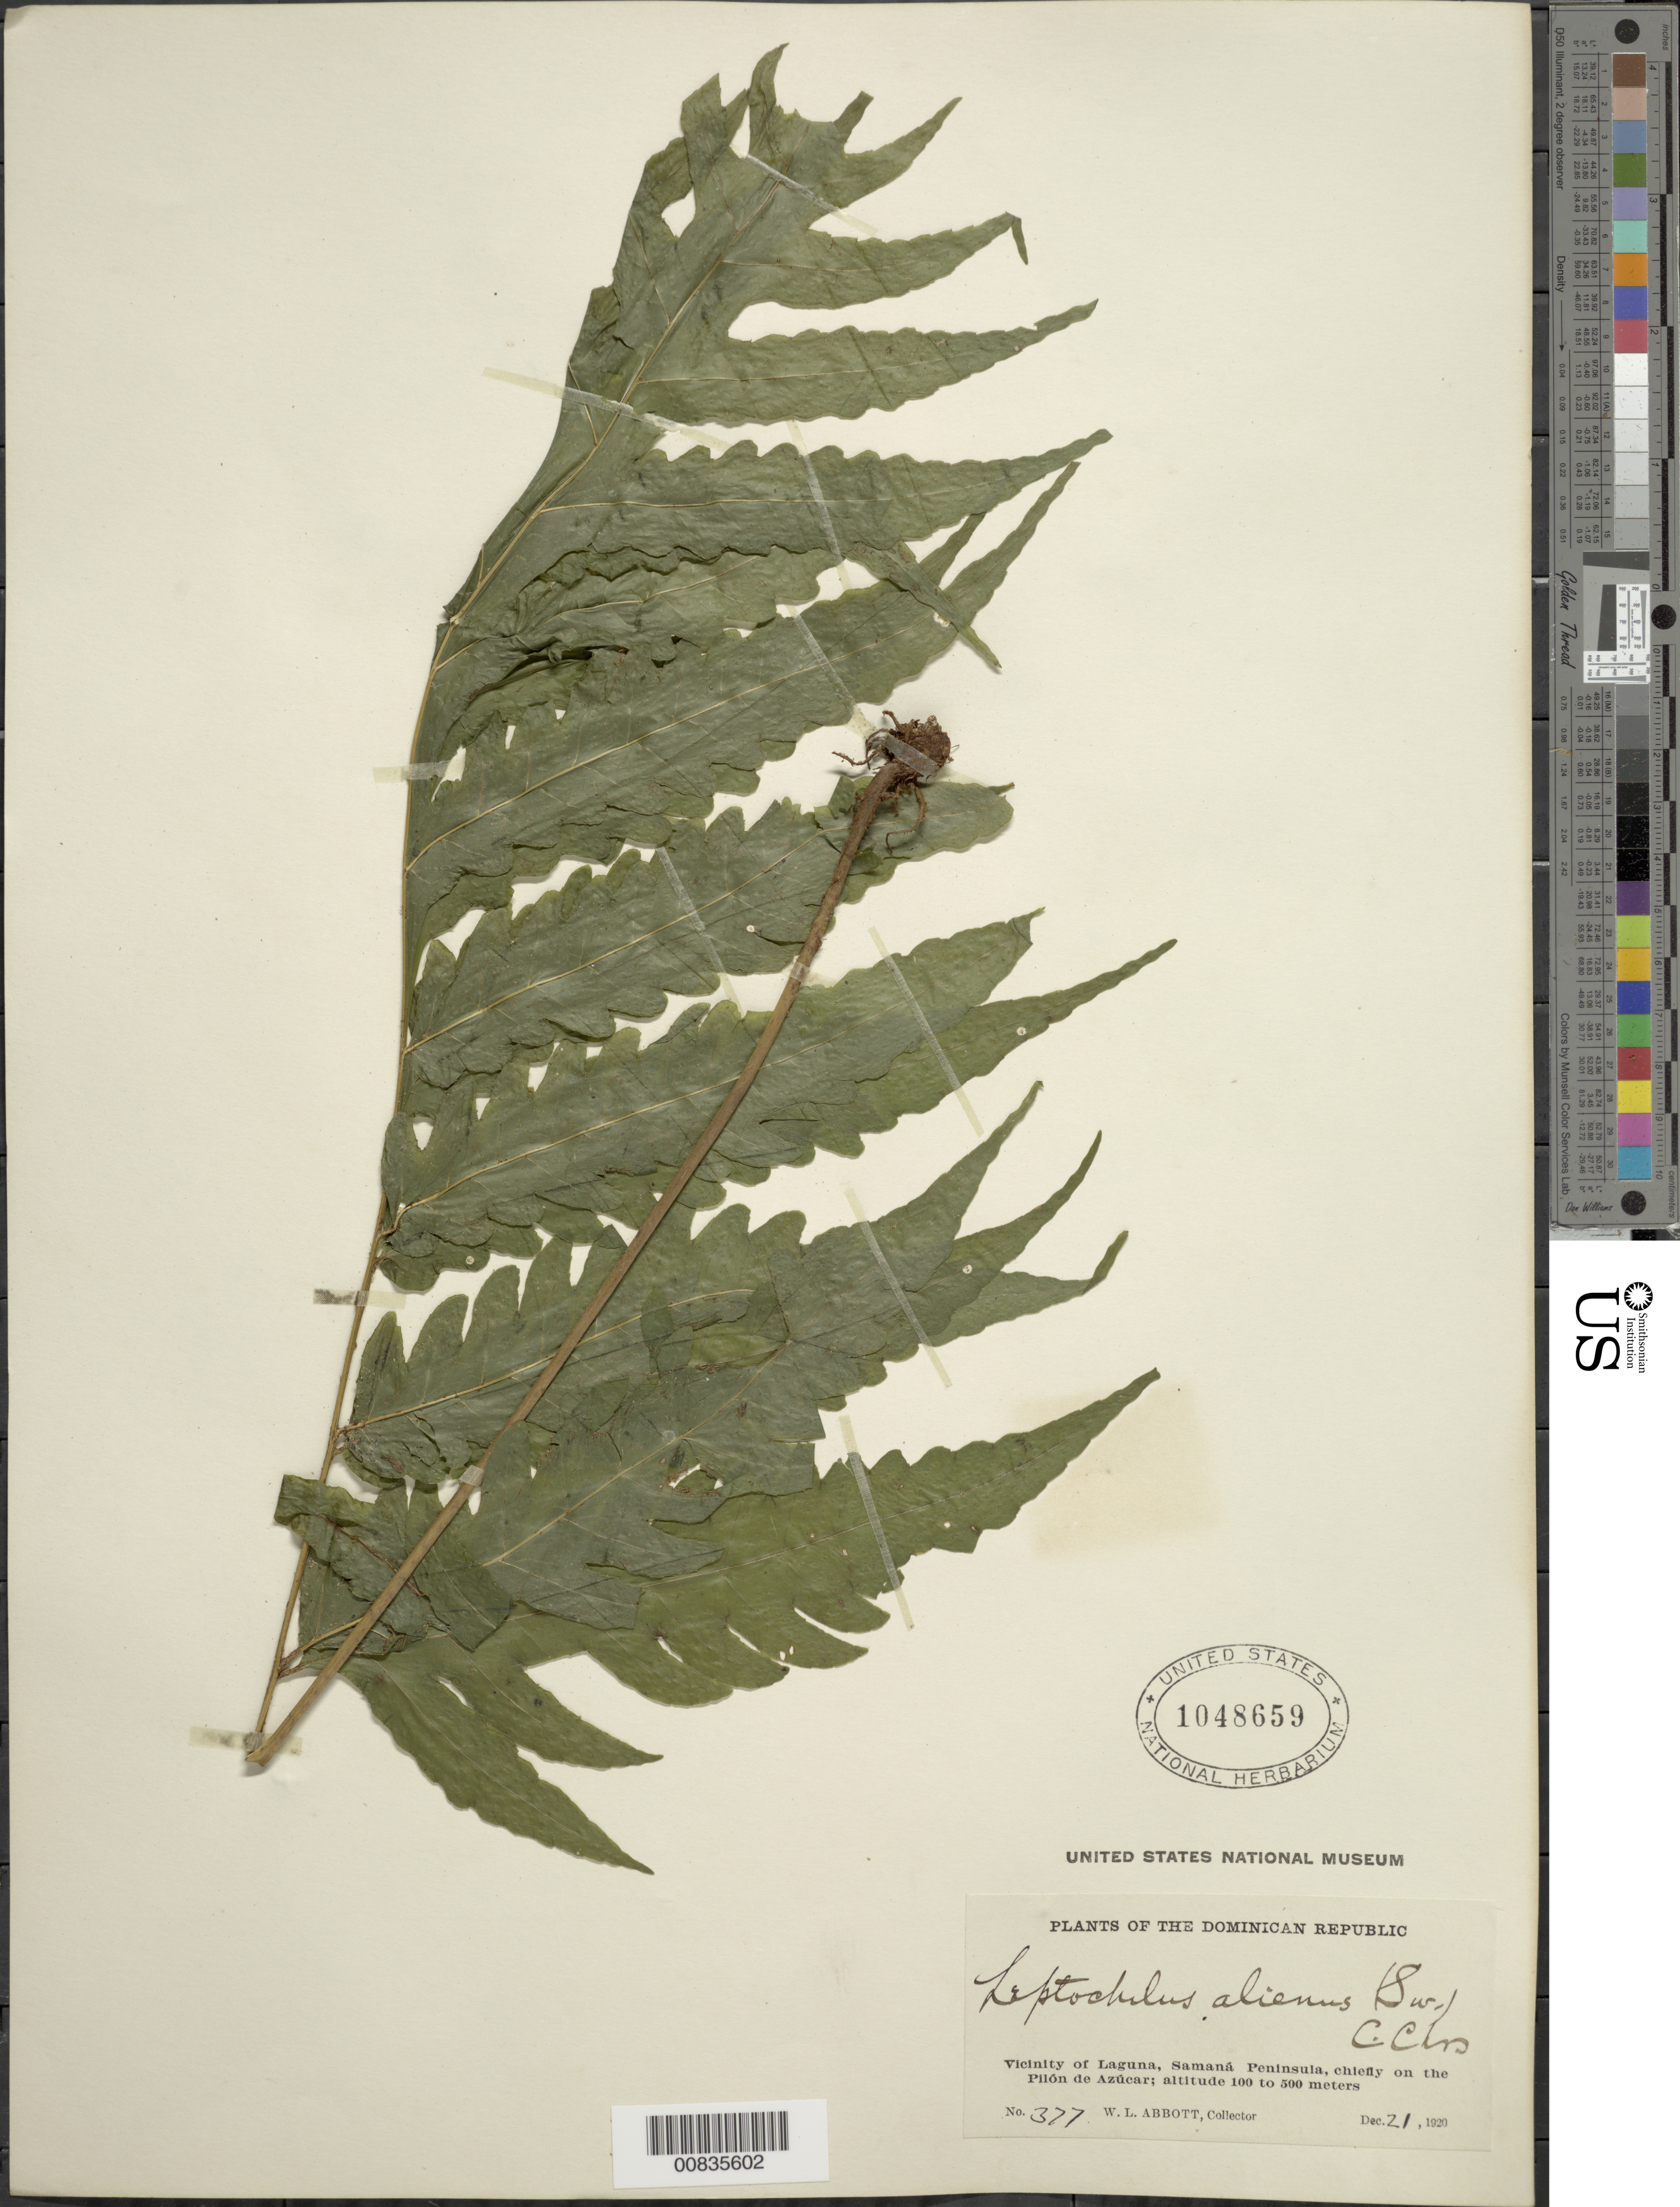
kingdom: Plantae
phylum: Tracheophyta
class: Polypodiopsida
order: Polypodiales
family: Dryopteridaceae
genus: Bolbitis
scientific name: Bolbitis portoricensis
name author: (Spreng.) Hennipman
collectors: W. L. Abbott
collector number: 377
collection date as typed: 21 Dec 1920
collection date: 1920-12-21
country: Dominican Republic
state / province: Samana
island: Hispaniola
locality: Laguna vicinity, Samaná Peninsula, chiefly on the Pilón de Azúcar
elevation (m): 100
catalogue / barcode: US 1048659